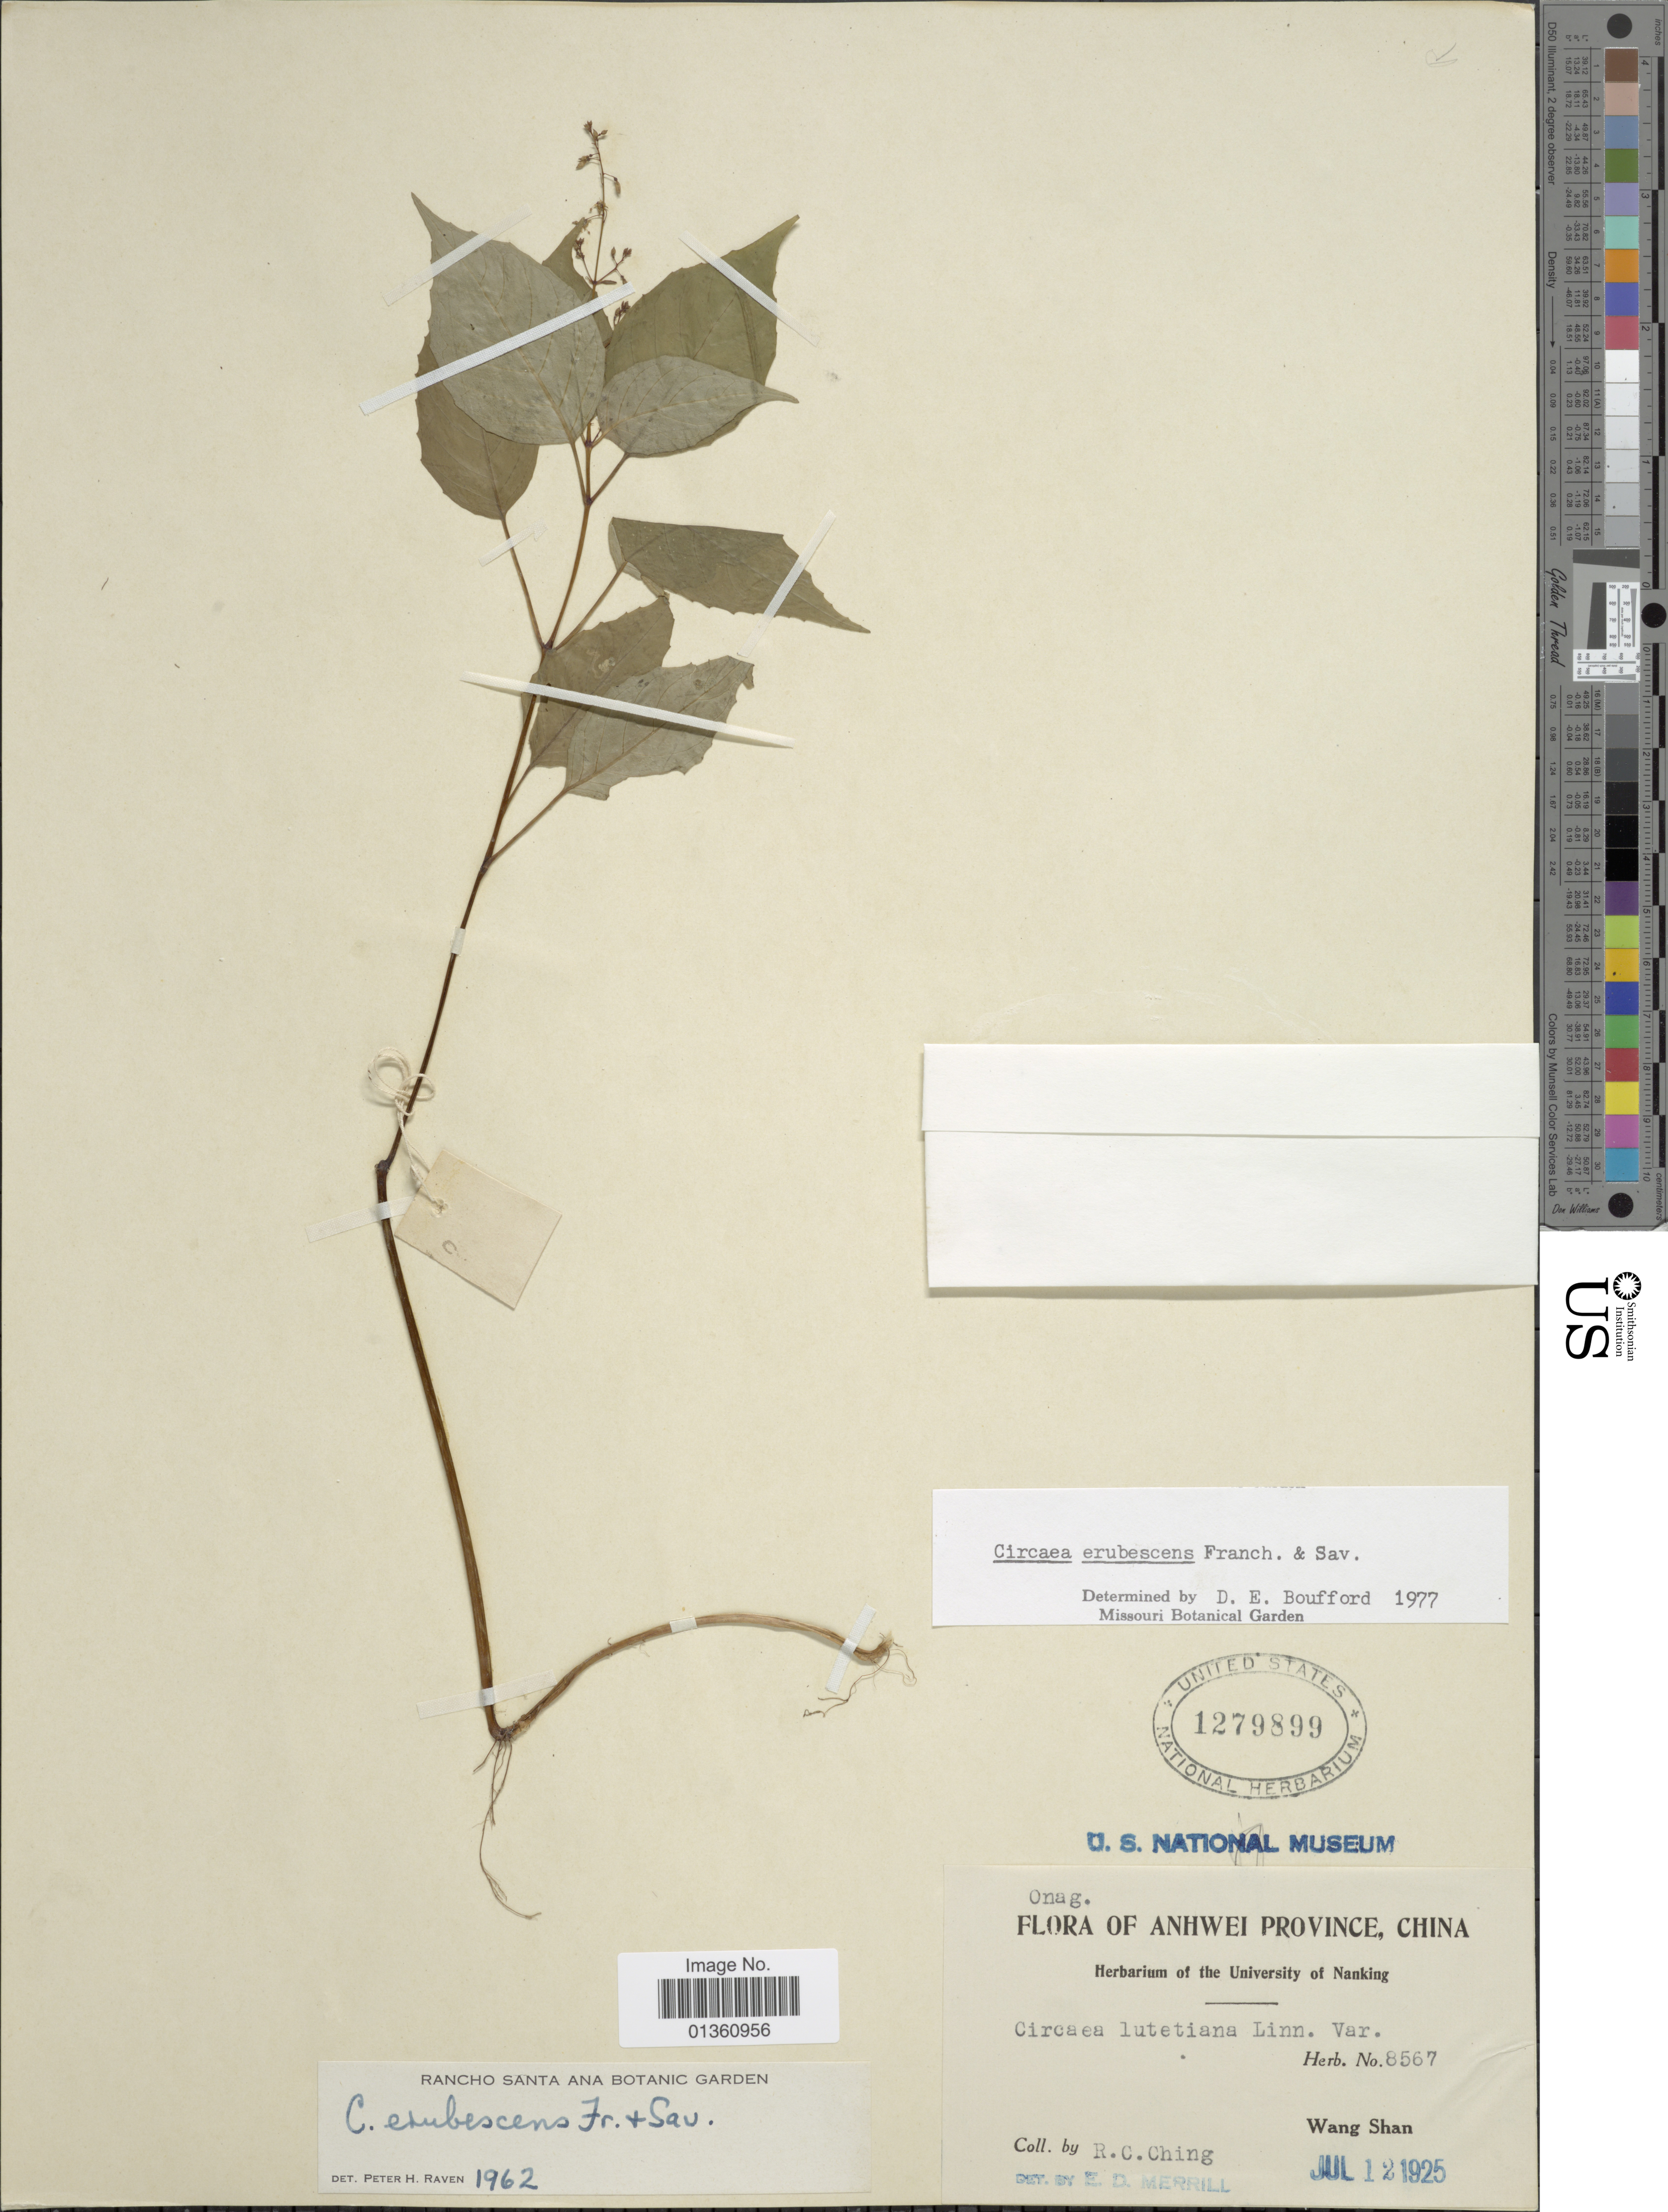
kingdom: Plantae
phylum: Tracheophyta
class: Magnoliopsida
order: Myrtales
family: Onagraceae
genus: Circaea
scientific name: Circaea erubescens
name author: Franch. & Sav.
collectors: R. C. Ching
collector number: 8567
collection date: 1925-07-12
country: China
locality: Anhwei Province. Wang Shan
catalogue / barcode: US 1279899